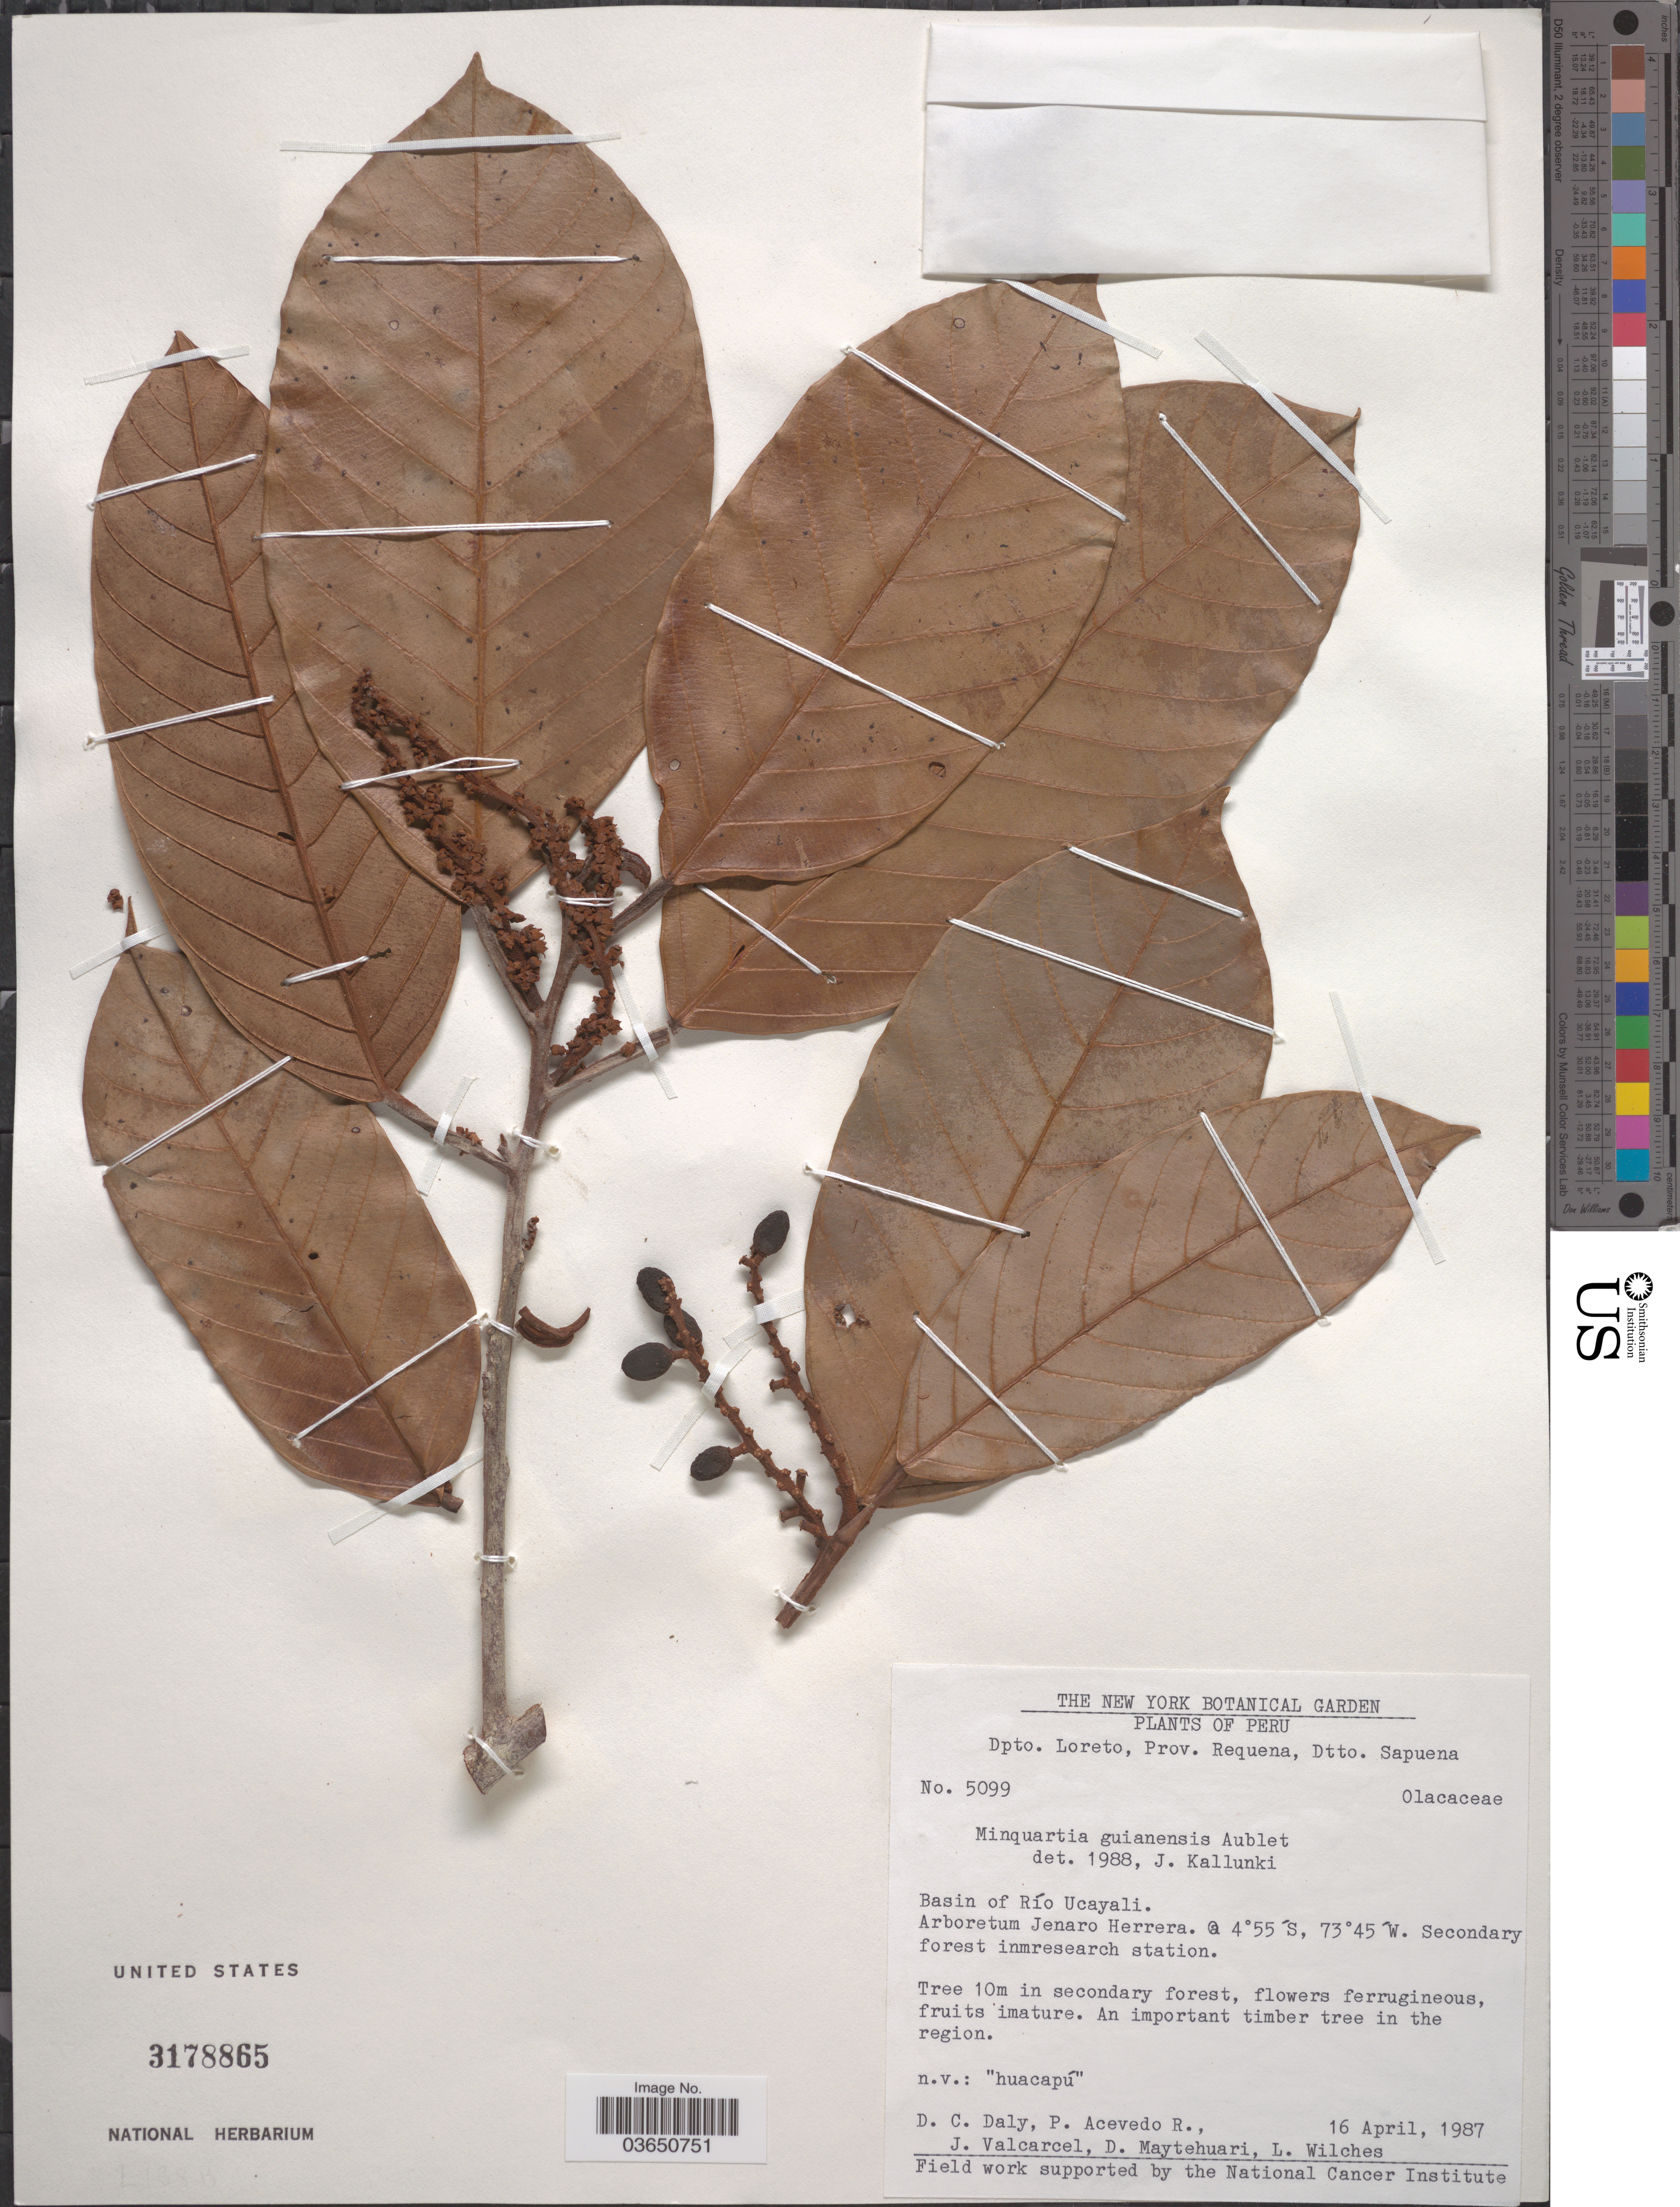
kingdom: Plantae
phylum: Tracheophyta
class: Magnoliopsida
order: Santalales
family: Coulaceae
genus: Minquartia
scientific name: Minquartia guianensis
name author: Aubl.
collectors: D. C. Daly, P. Acevedo R., J. Valcarcel, D. Maytehuari & L. Wilches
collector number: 5099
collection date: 1987-04-16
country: Peru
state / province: Loreto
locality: Dpto. Loreto, Prov. Requana, Dtto. Sapuena. Basin of Río Ucayali. Arboretum Jenaro Herrera.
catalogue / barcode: US 3178865